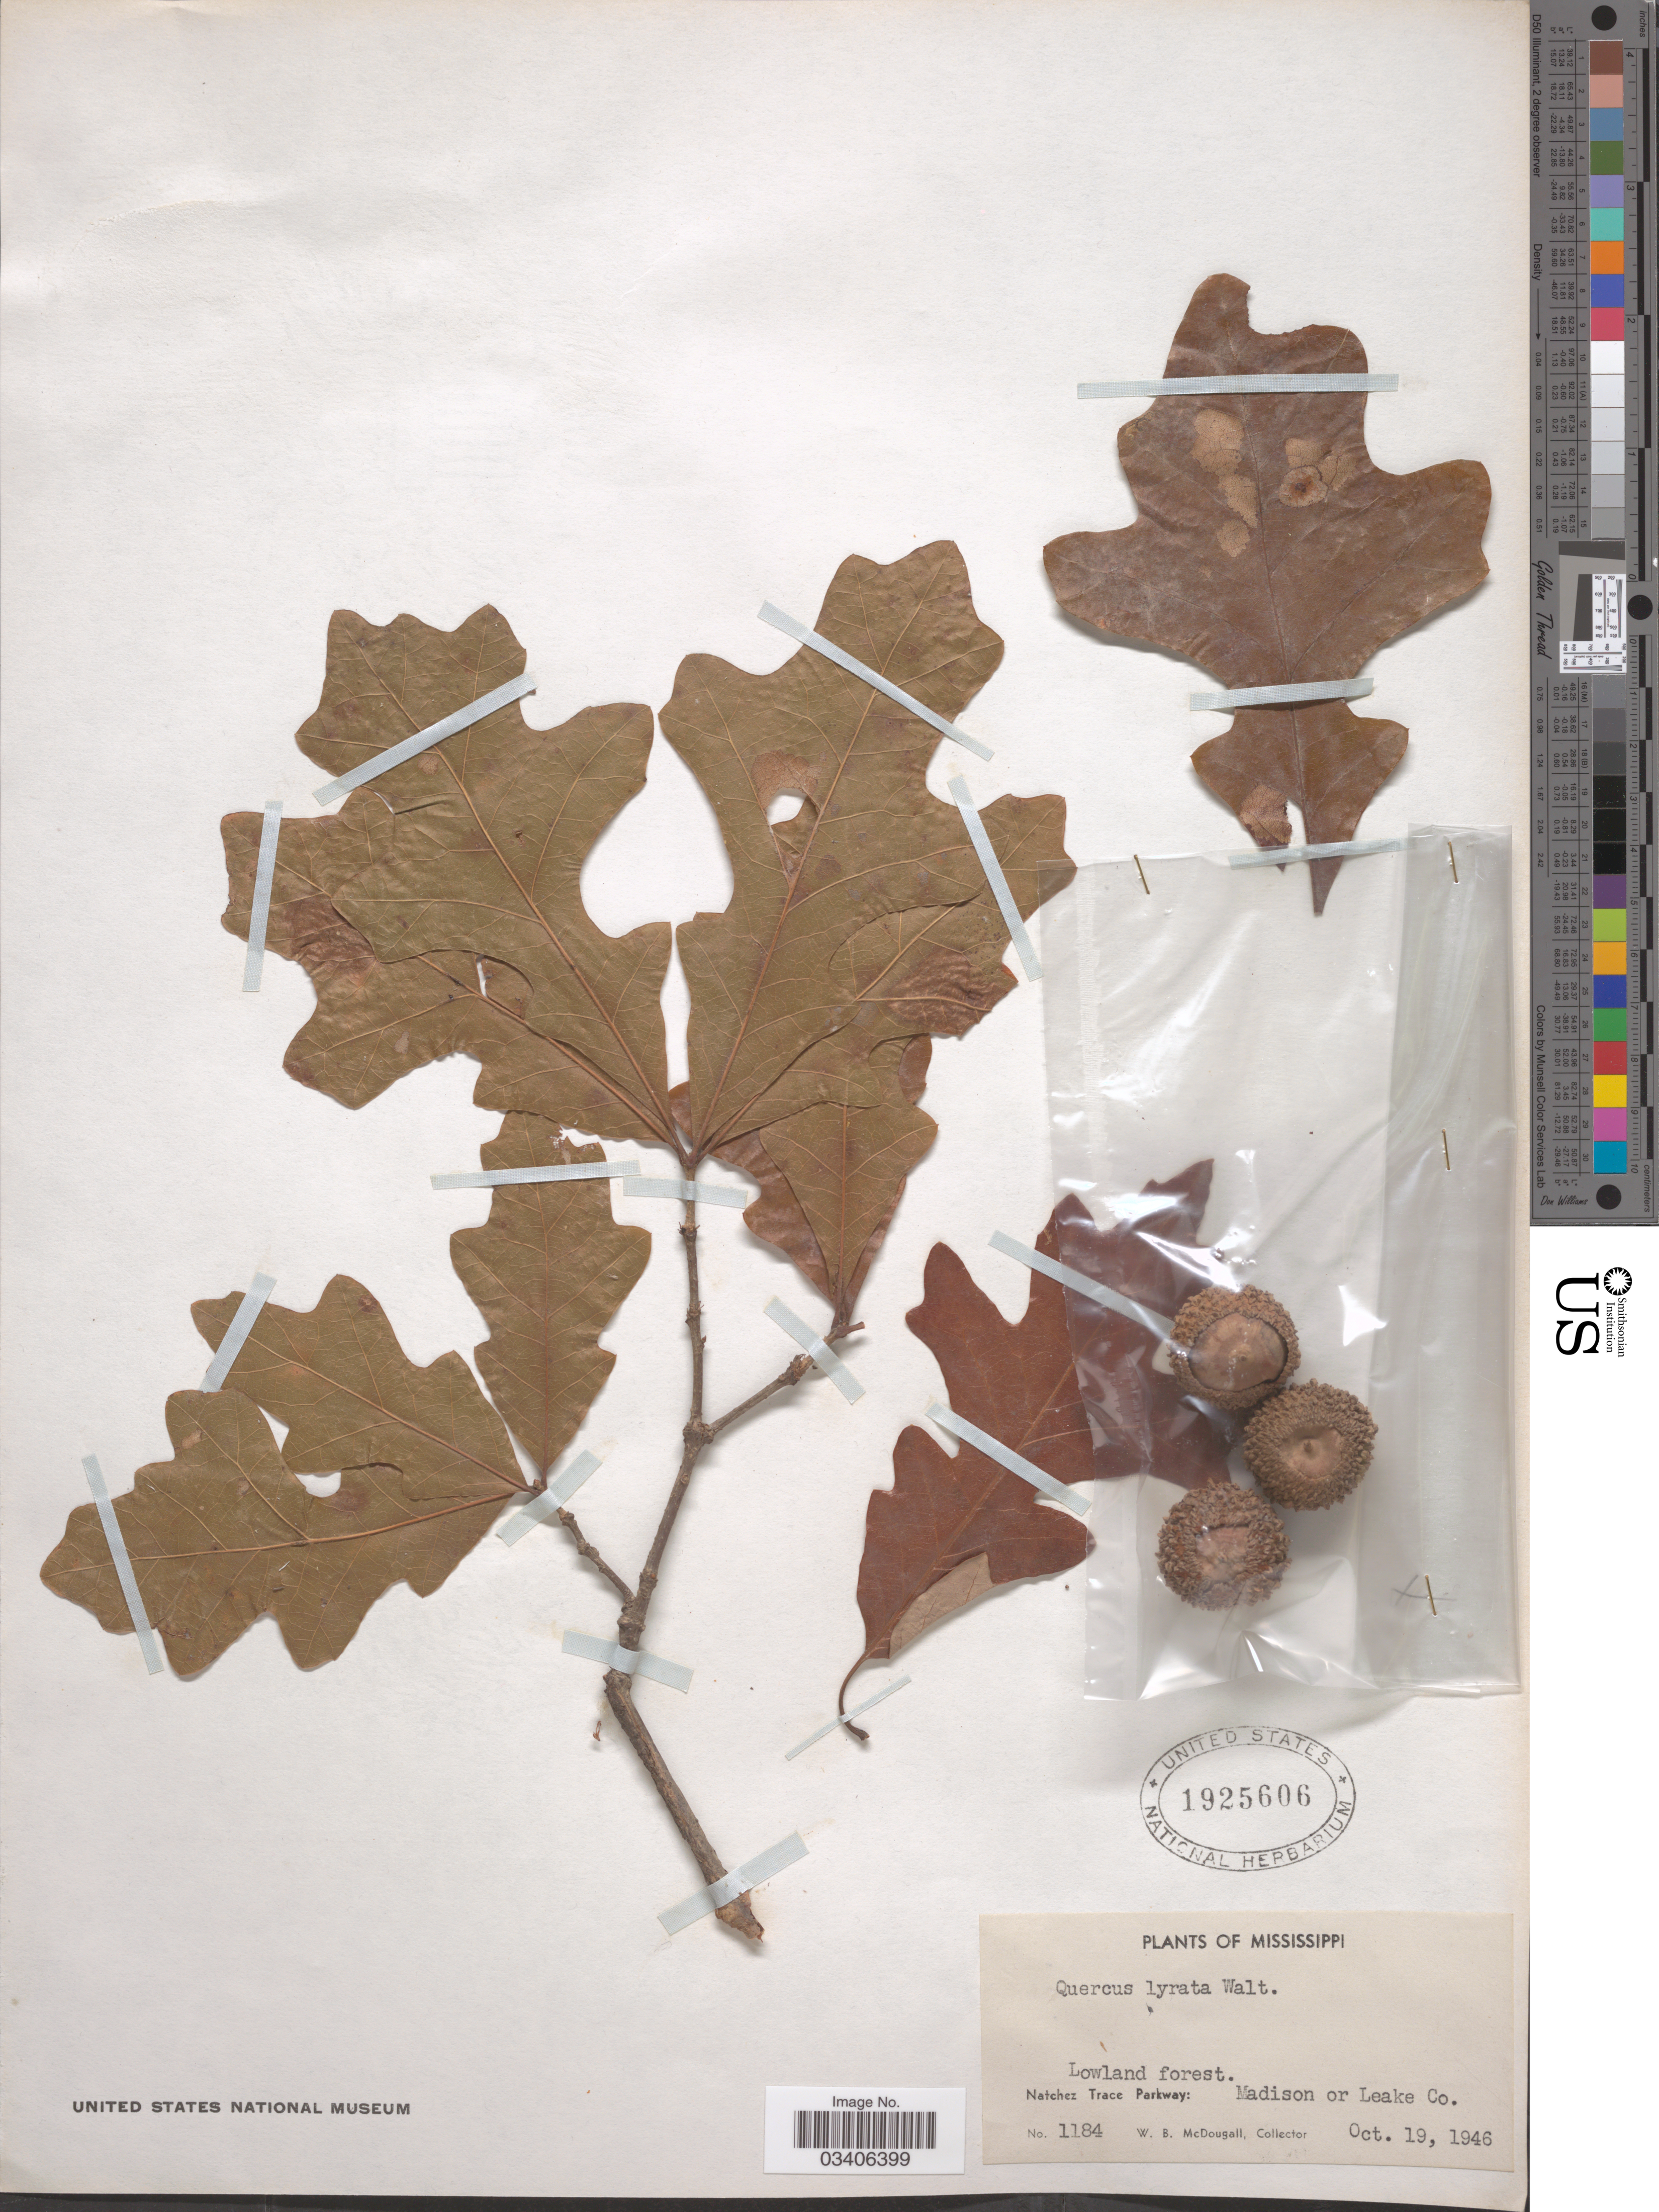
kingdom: Plantae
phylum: Tracheophyta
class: Magnoliopsida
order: Fagales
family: Fagaceae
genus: Quercus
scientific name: Quercus lyrata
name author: Walter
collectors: W. B. McDougall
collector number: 1184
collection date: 1946-10-19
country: United States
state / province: Mississippi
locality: Natchez Trace Parkway: Madison or Leake Co.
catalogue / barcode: US 1925606